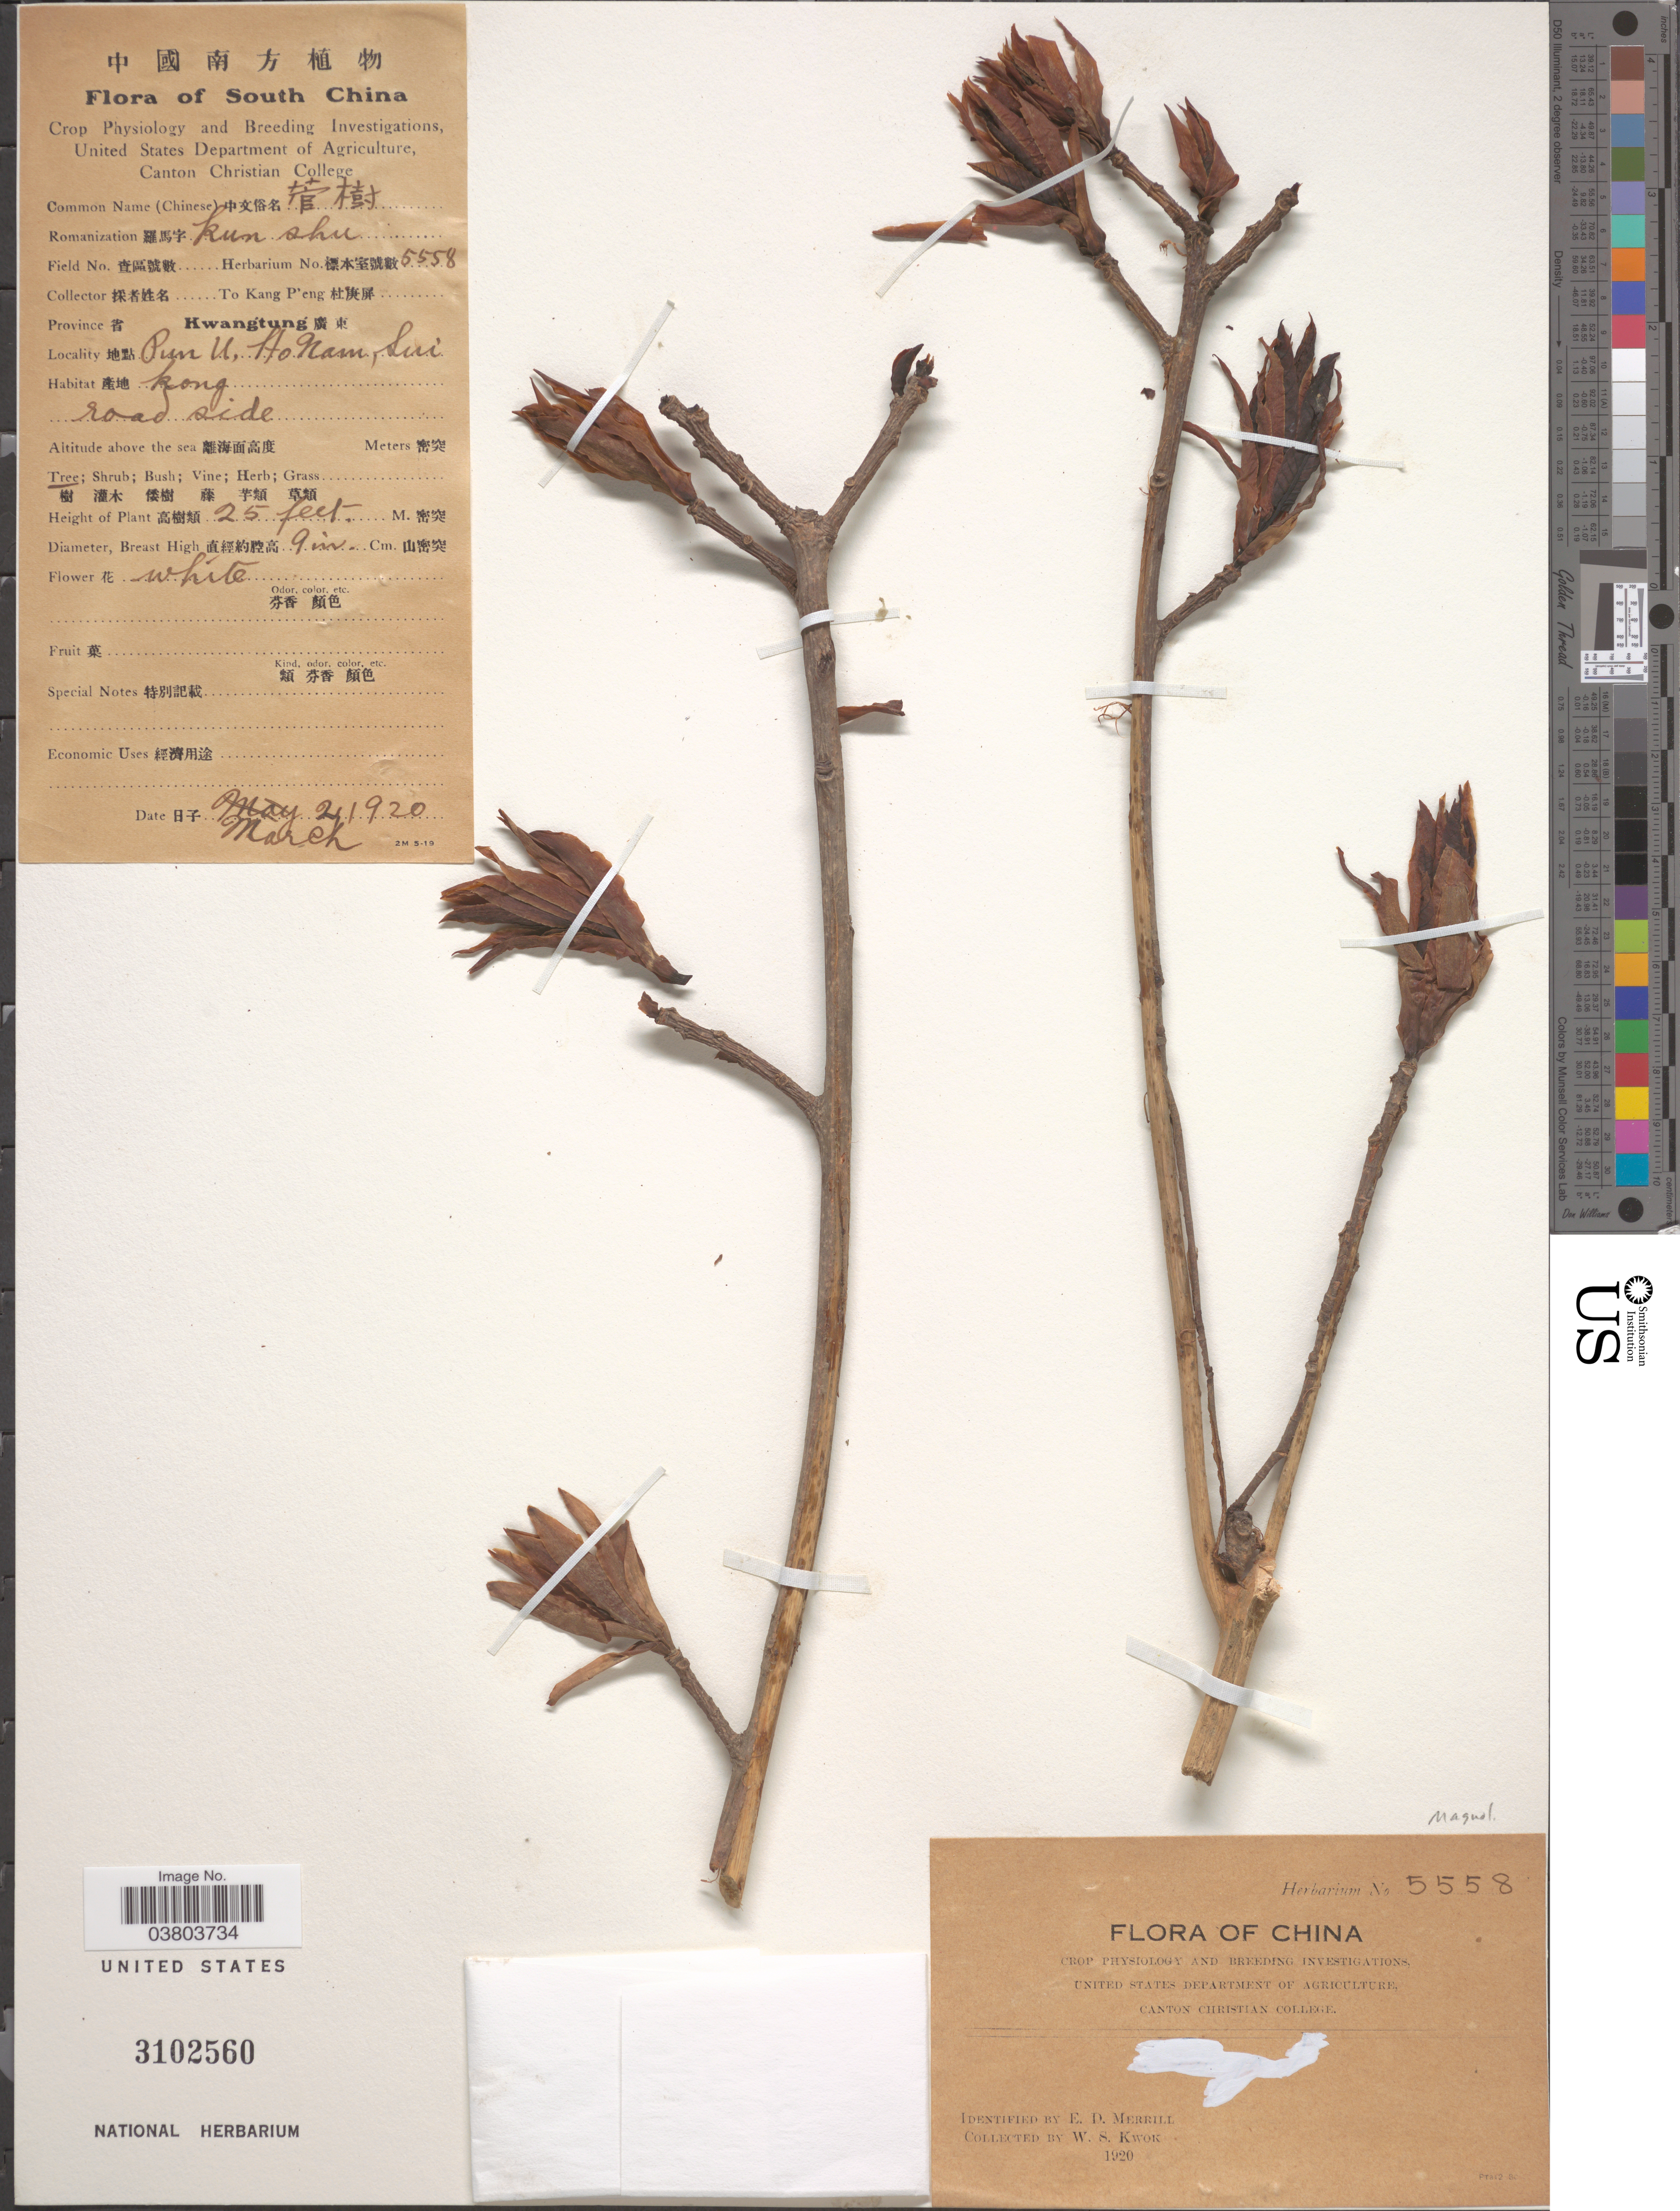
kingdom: Plantae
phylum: Tracheophyta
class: Magnoliopsida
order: Magnoliales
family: Magnoliaceae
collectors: W. Kwok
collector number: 5558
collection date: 1920-03-02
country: China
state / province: Guangdong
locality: South China. Kwangtung, Pun U, Ho Nam, Lui kong. Road side.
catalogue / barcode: US 3102560